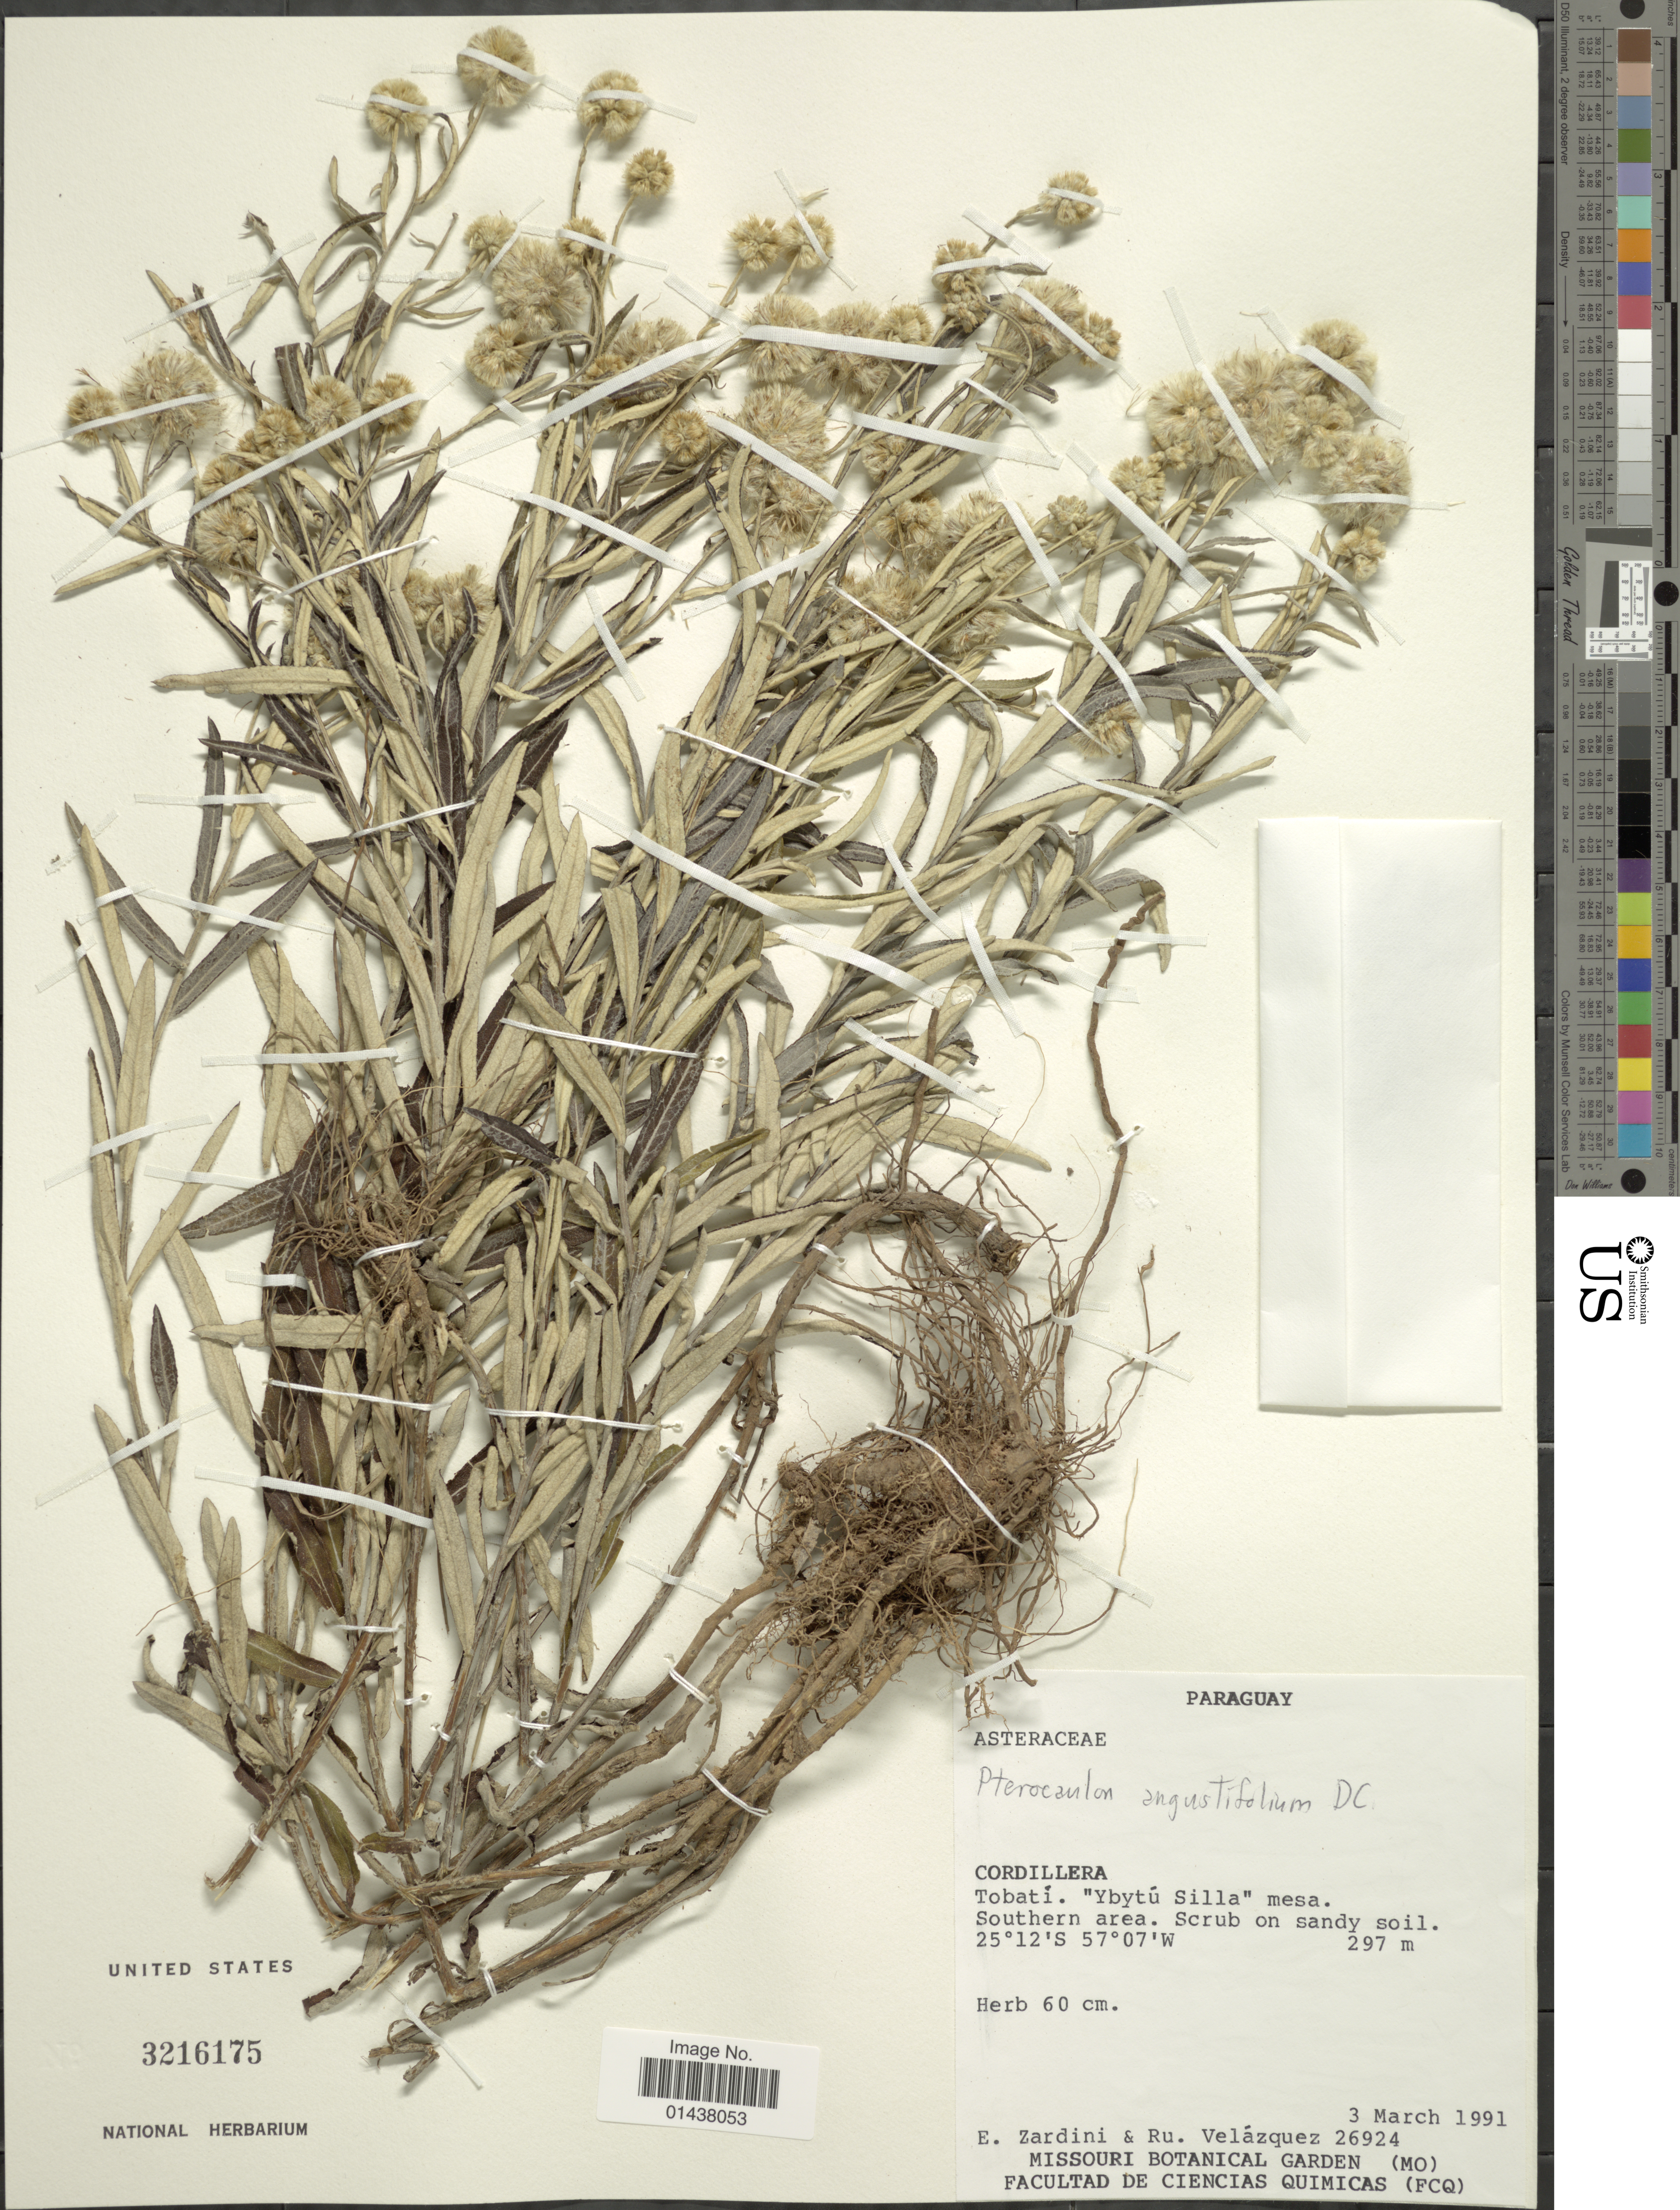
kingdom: Plantae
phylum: Tracheophyta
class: Magnoliopsida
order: Asterales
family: Asteraceae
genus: Pterocaulon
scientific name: Pterocaulon angustifolium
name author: DC.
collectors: E. M. Zardini & R. Veláquez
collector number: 26924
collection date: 1991-03-03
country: Paraguay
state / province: Cordillera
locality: Tobati, "Ybytu Silla" mesa, southern area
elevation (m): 297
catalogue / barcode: US 3216175